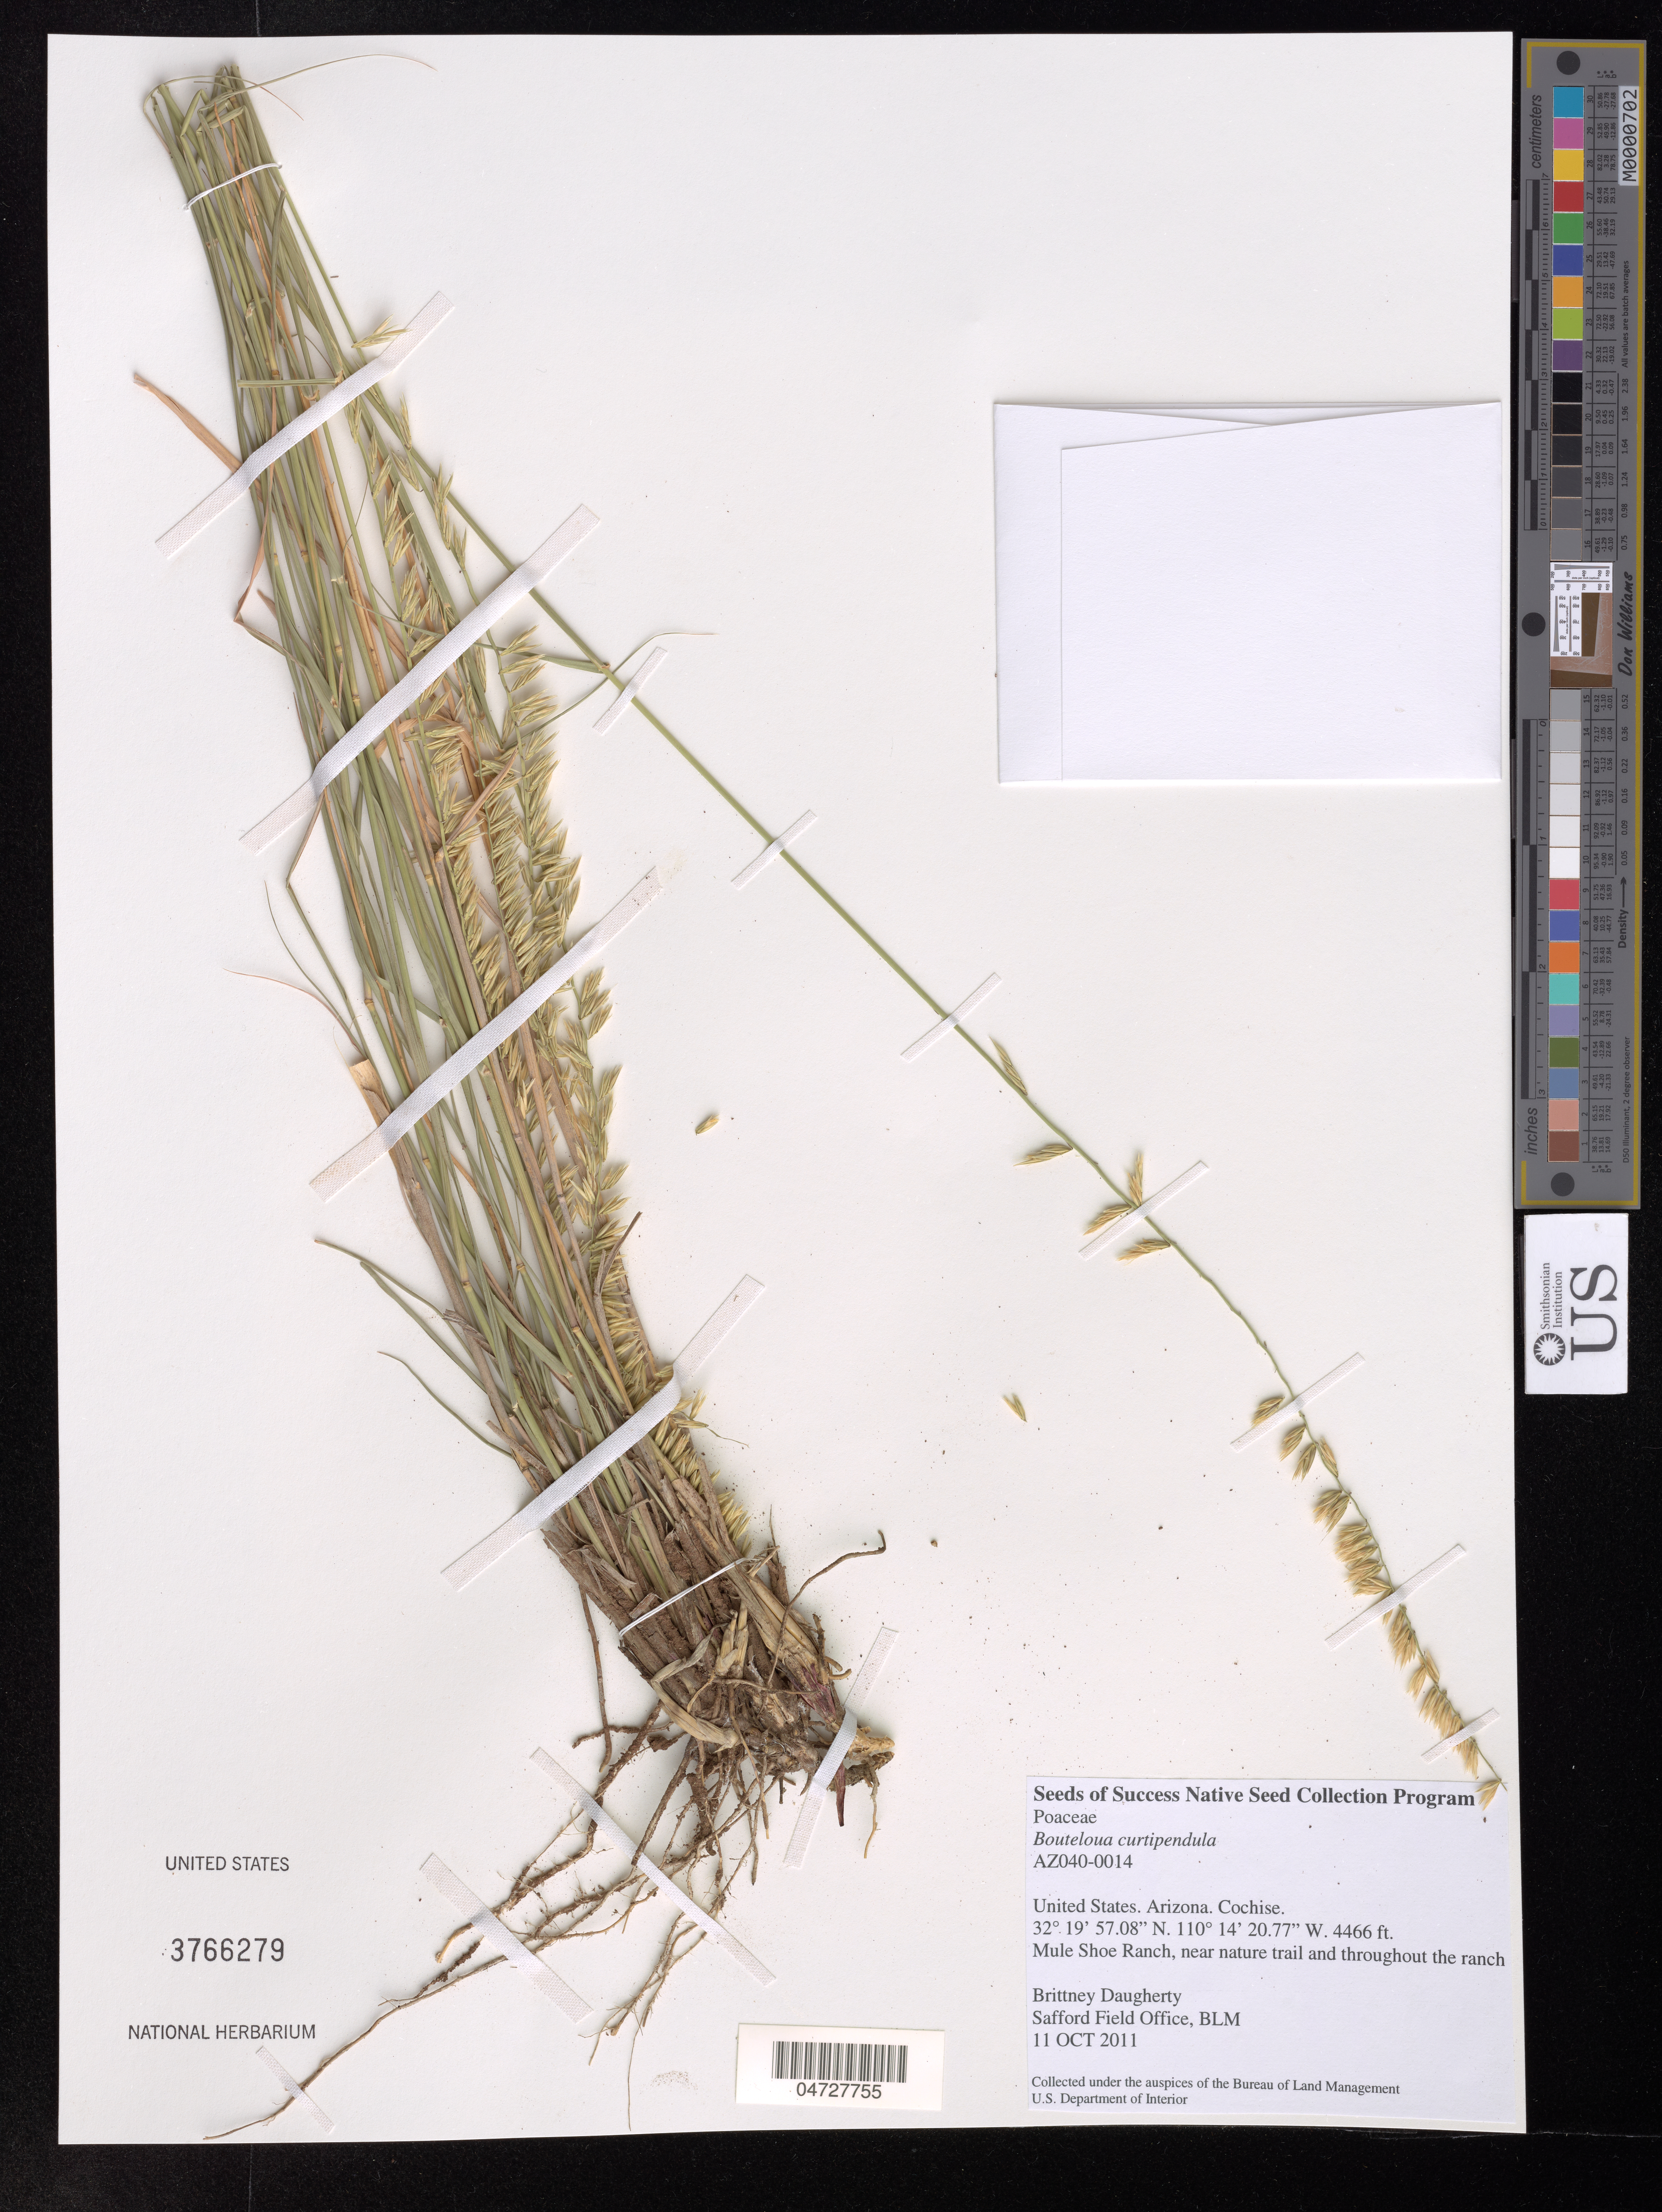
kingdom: Plantae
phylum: Tracheophyta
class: Liliopsida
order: Poales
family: Poaceae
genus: Bouteloua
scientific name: Bouteloua curtipendula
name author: (Michx.) Torr.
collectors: B. Daugherty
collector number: AZ040-0014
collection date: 2011-10-11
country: United States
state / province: Arizona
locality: Cochise, Mule Shoe Ranch, near nature trail and throughout the ranch.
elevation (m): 1361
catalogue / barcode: US 3766279